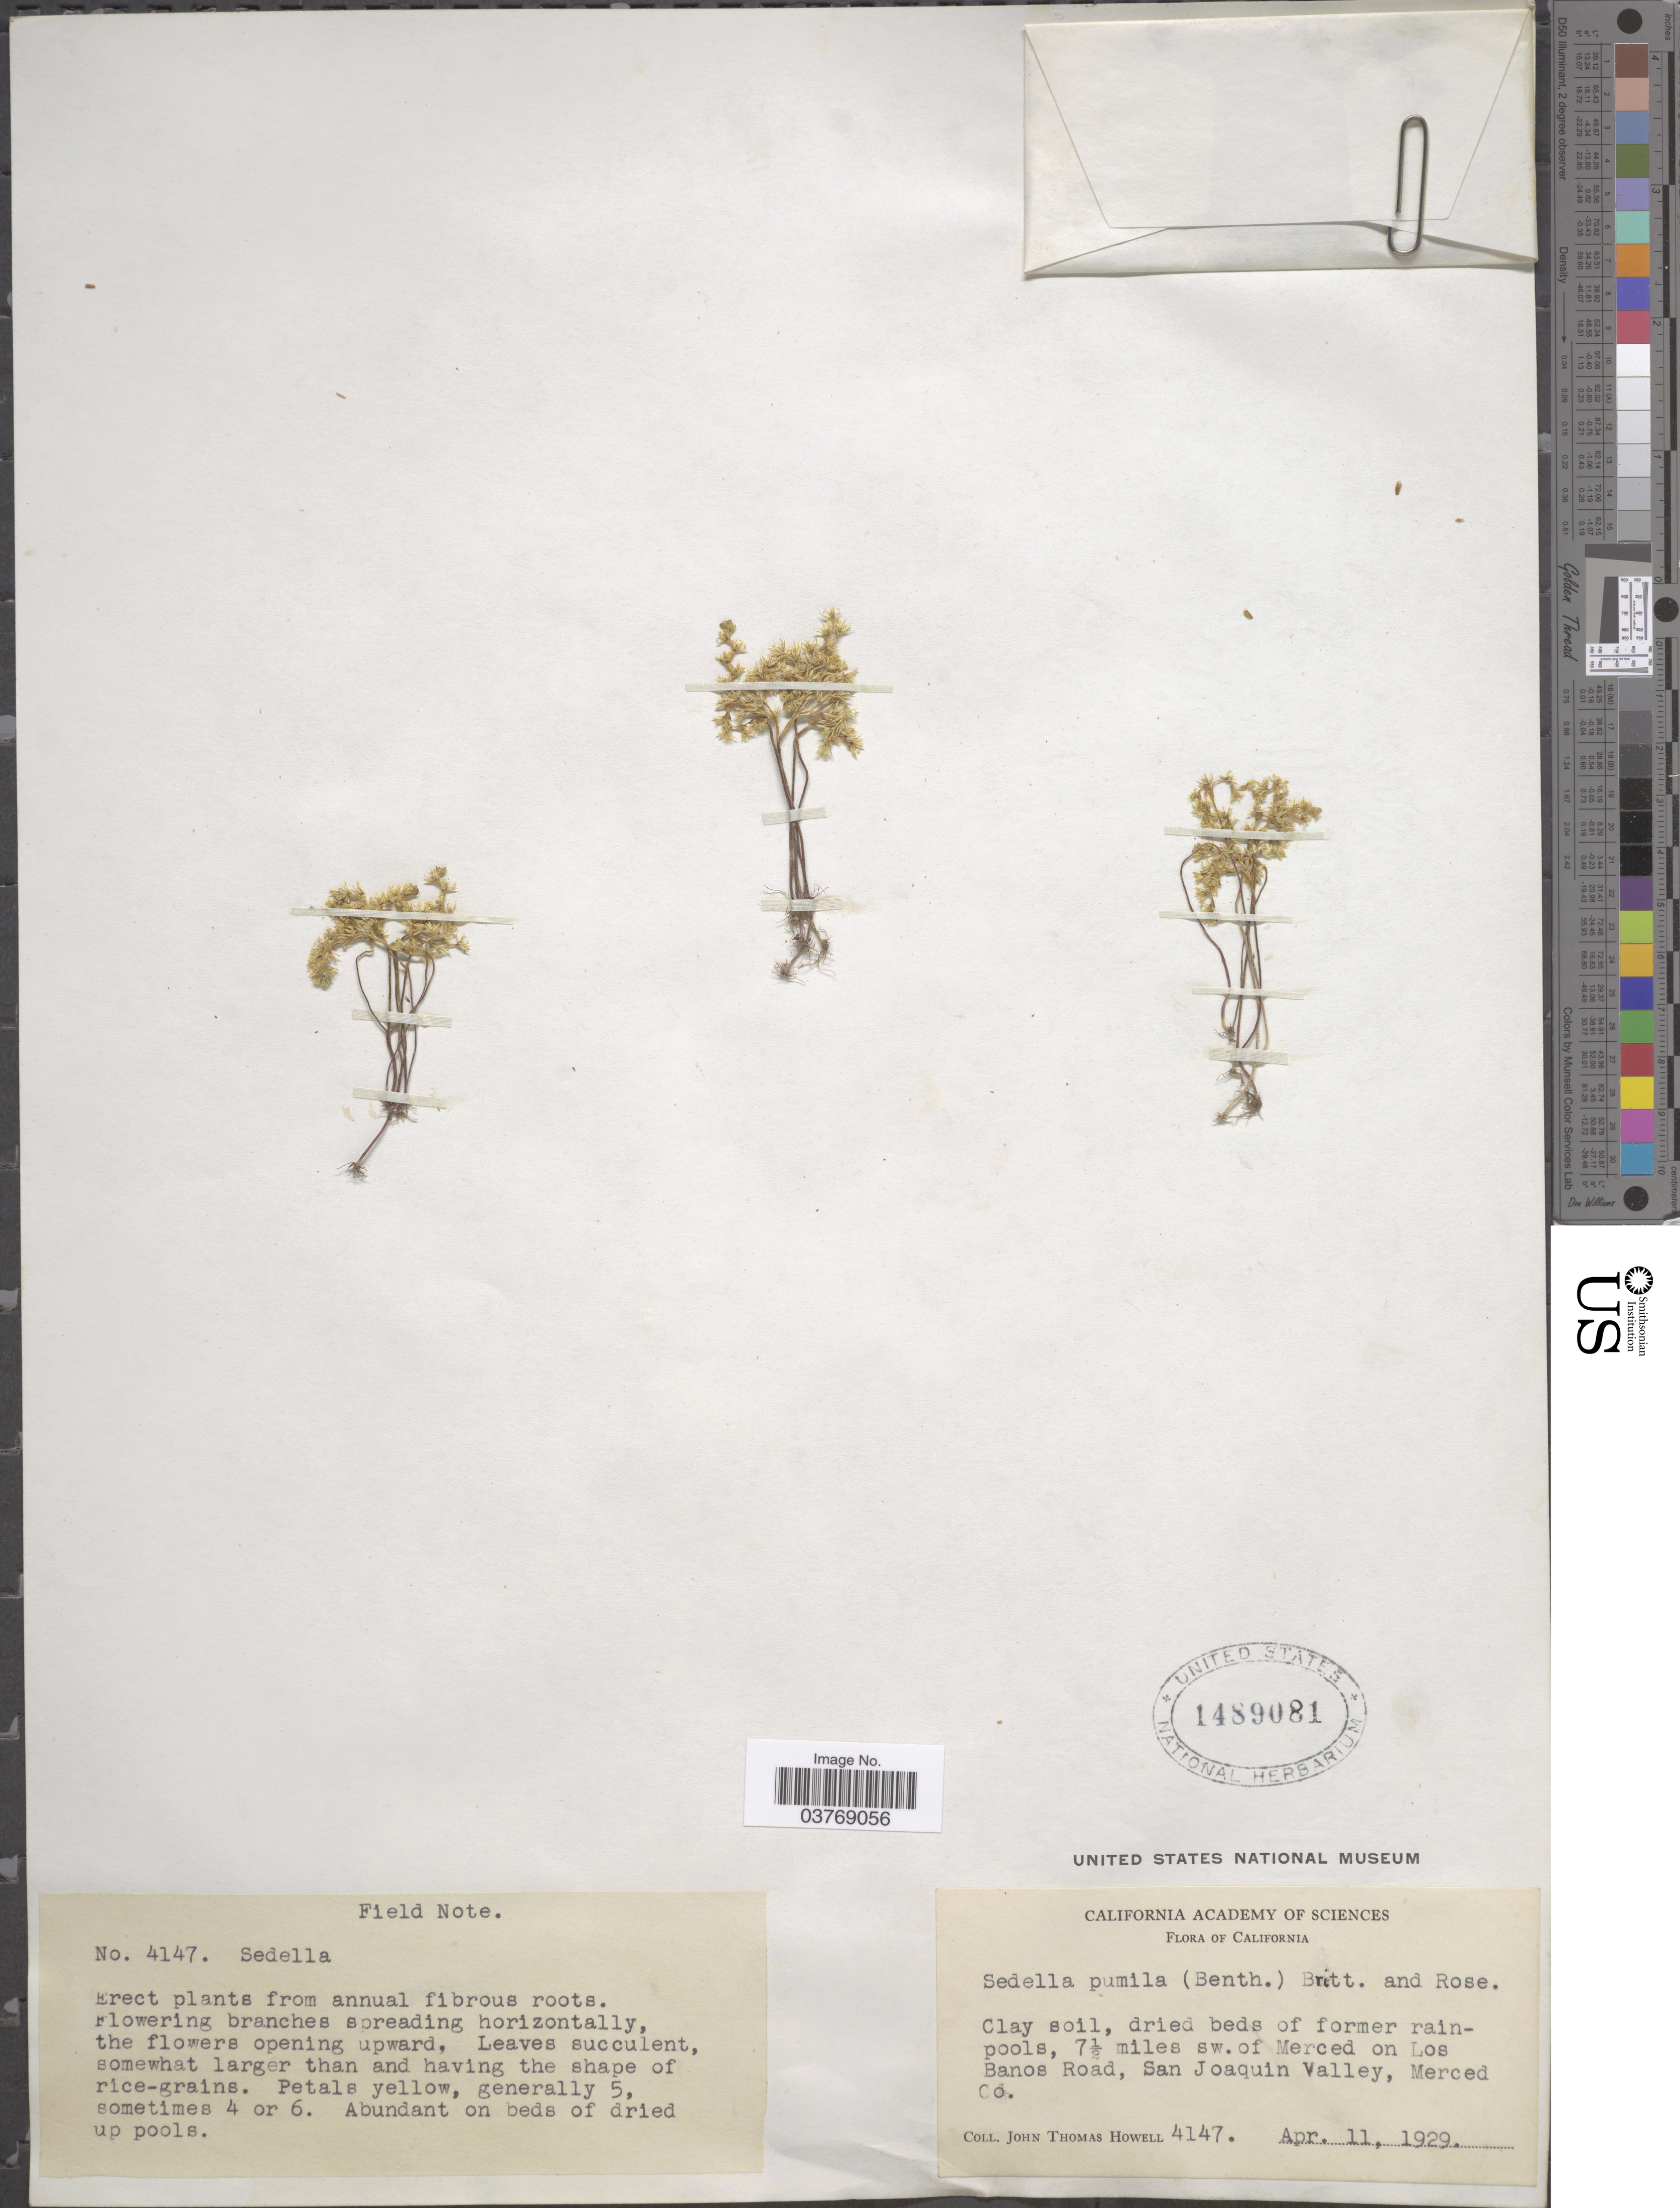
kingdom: Plantae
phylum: Tracheophyta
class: Magnoliopsida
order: Saxifragales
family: Crassulaceae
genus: Sedella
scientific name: Sedella pumila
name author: (Benth.) Britton & Rose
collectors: J. T. Howell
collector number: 4147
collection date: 1929-04-11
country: United States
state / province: California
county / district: Merced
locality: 7½ miles sw. of merced on Los Banos Road, San Joaquin Valley, Merced Co.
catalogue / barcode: US 1489081